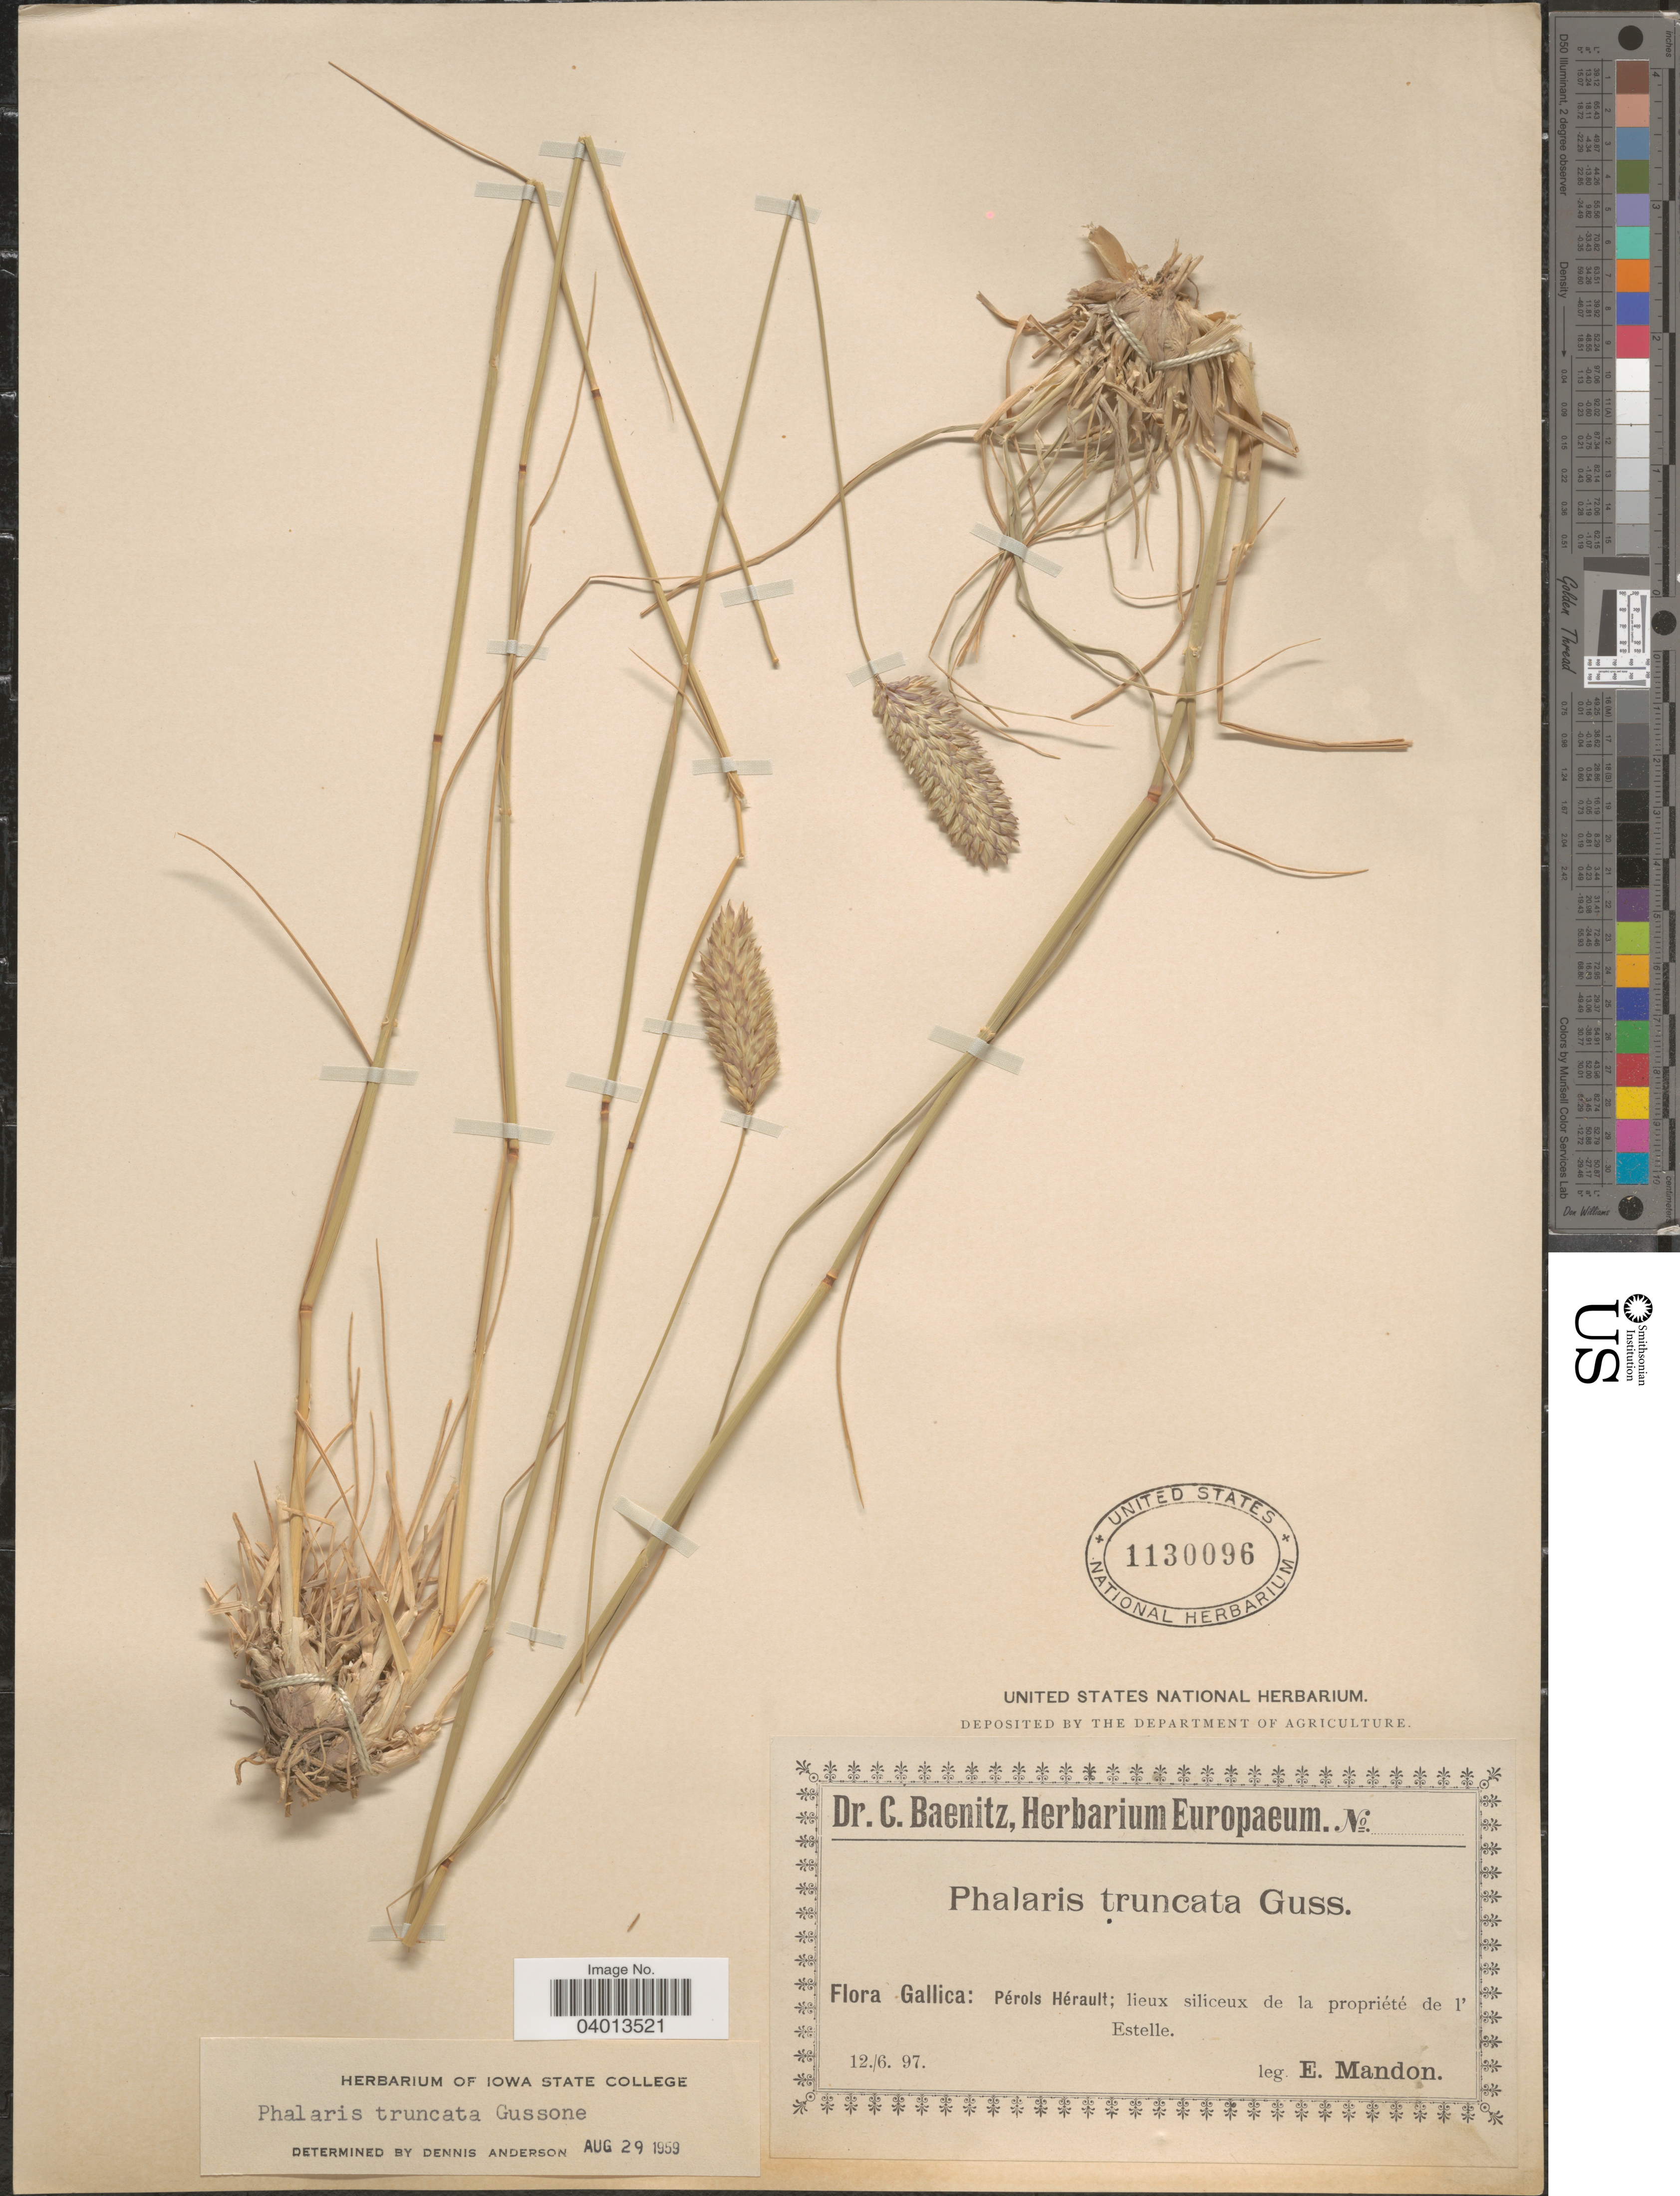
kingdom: Plantae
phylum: Tracheophyta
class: Liliopsida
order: Poales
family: Poaceae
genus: Phalaris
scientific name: Phalaris truncata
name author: Gussone ex Bertol.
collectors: E. Mandon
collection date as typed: Transcribed d/m/y: 12/6/97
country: France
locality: Gallica: pérols Hérault; lieux siliceux de la propiéte de l'Estelle.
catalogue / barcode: US 1130096